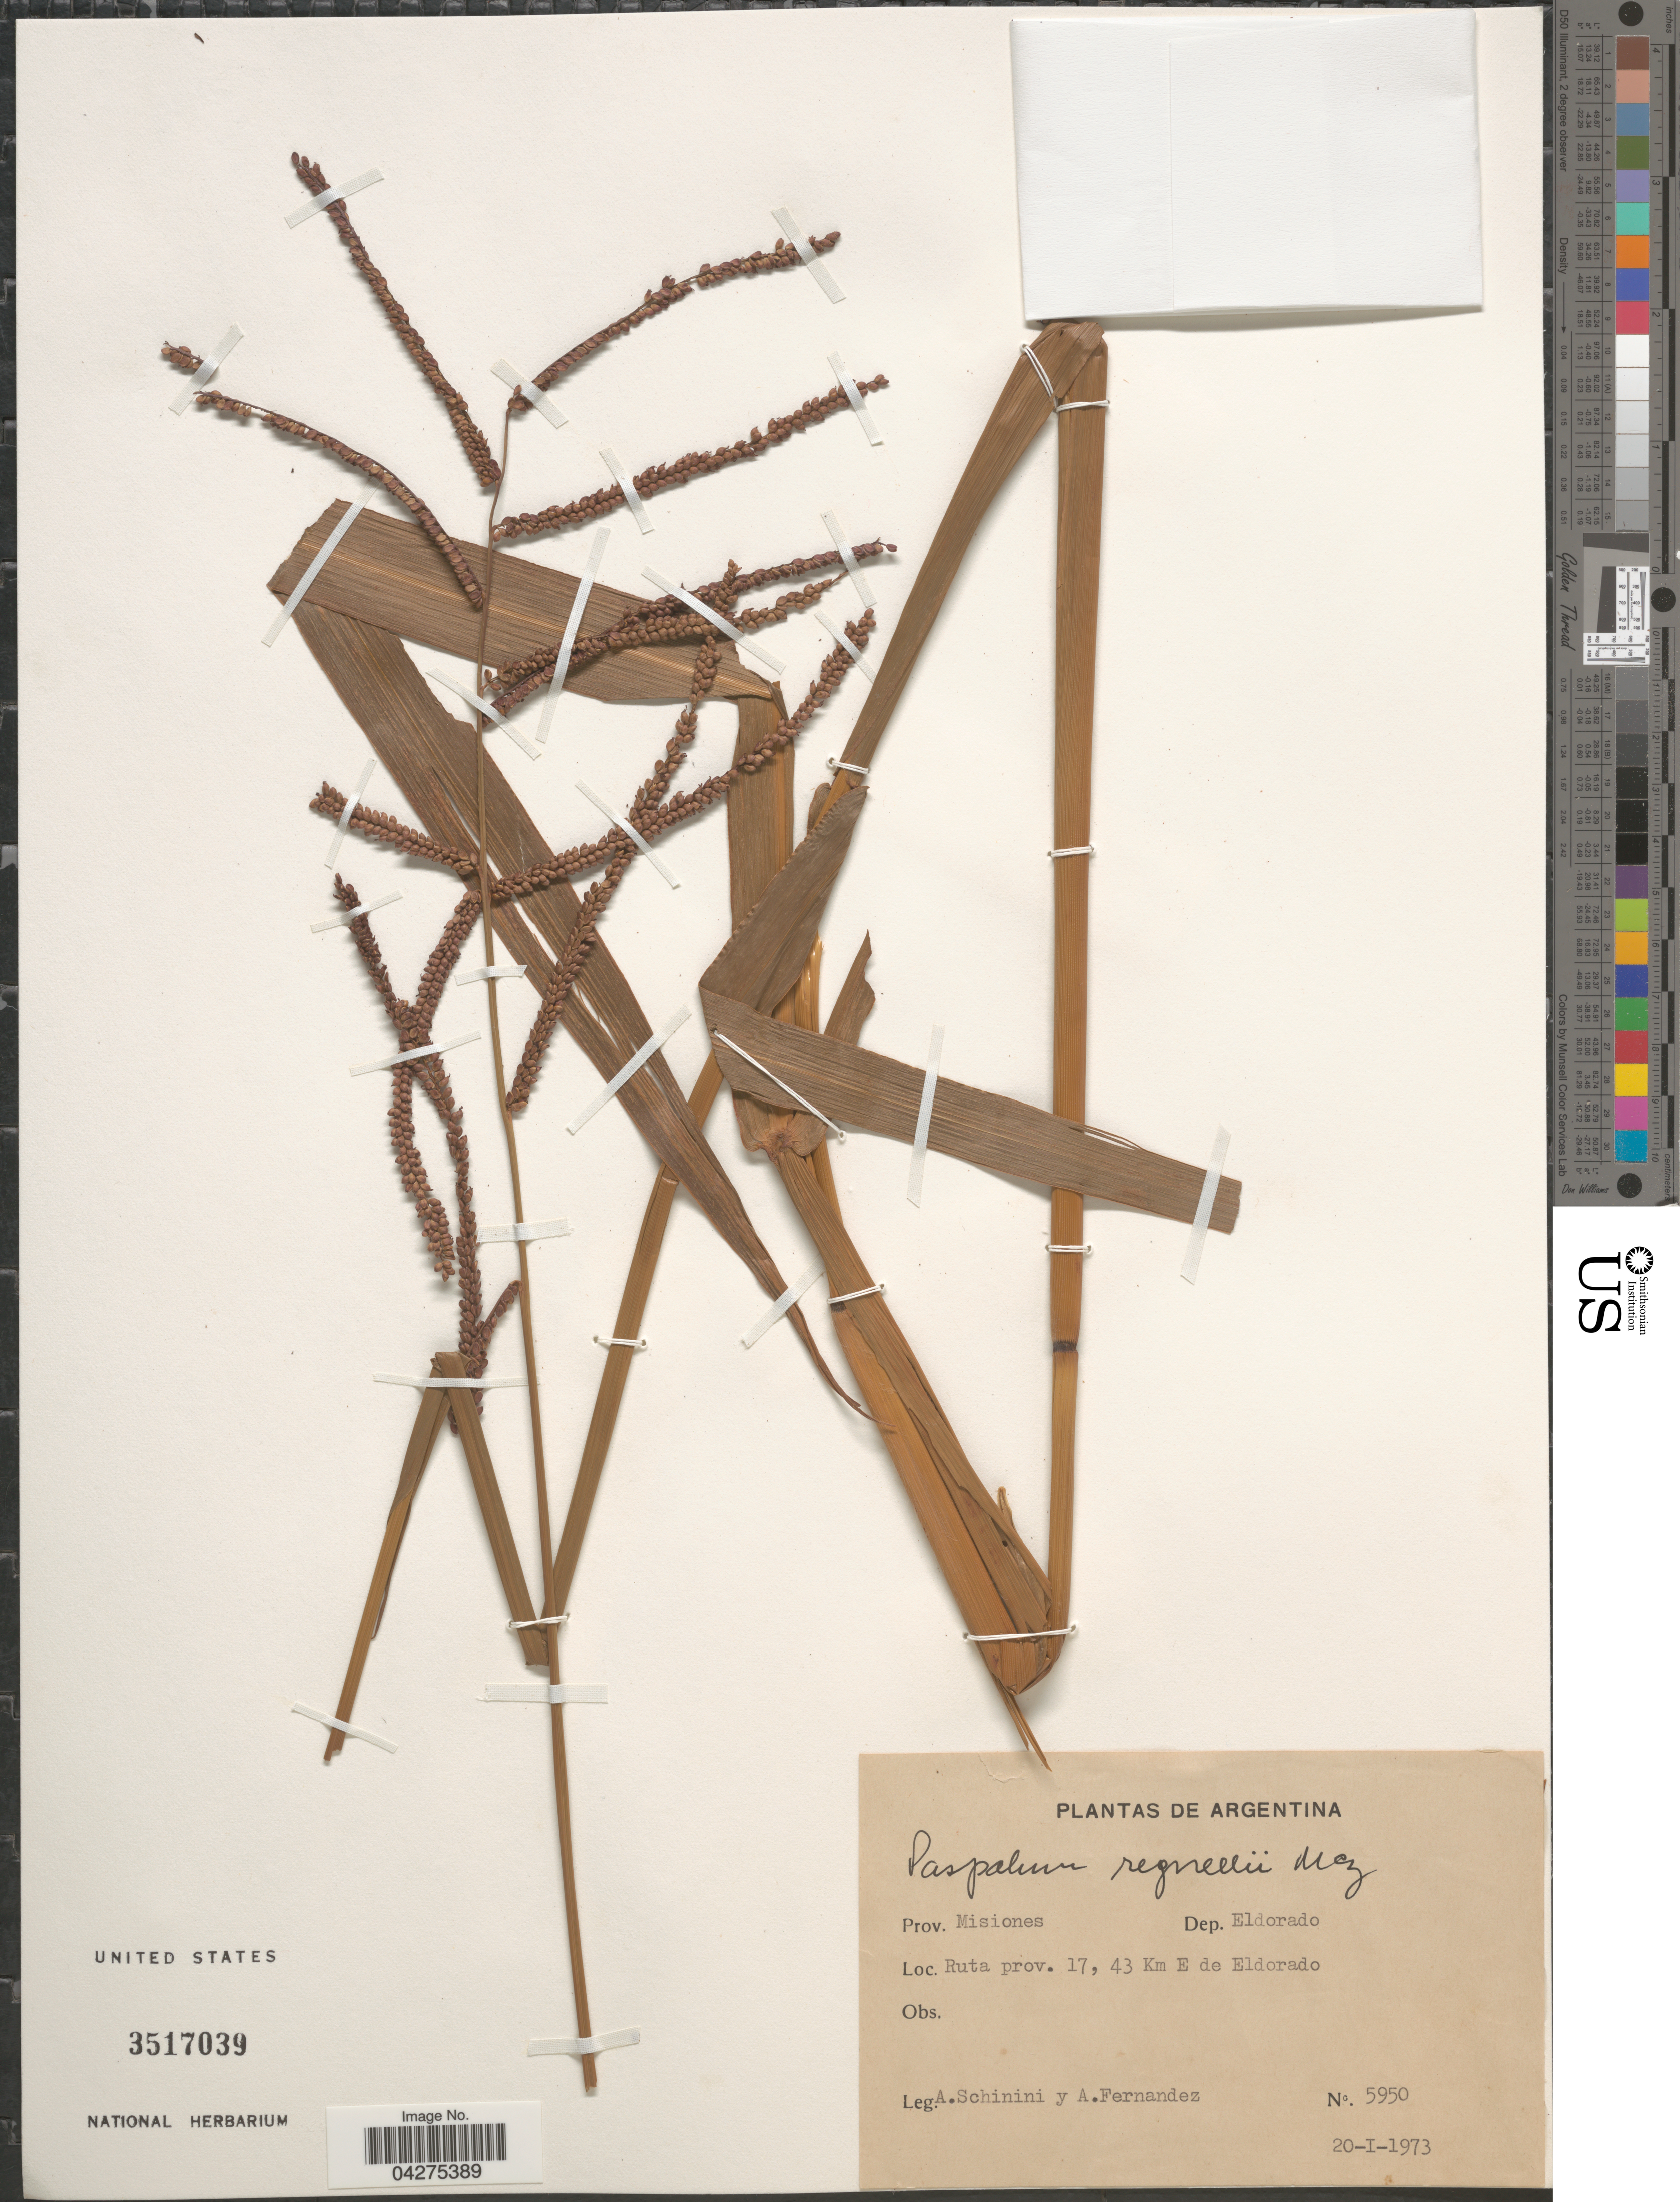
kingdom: Plantae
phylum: Tracheophyta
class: Liliopsida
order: Poales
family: Poaceae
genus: Paspalum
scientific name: Paspalum regnellii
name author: Mez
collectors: A. Schinini & A. Fernandez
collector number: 5950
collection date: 1973-01-20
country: Argentina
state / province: Misiones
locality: Dep. Eldorado. Ruta prov. 17, 43 Km E de Eldorado.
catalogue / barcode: US 3517039